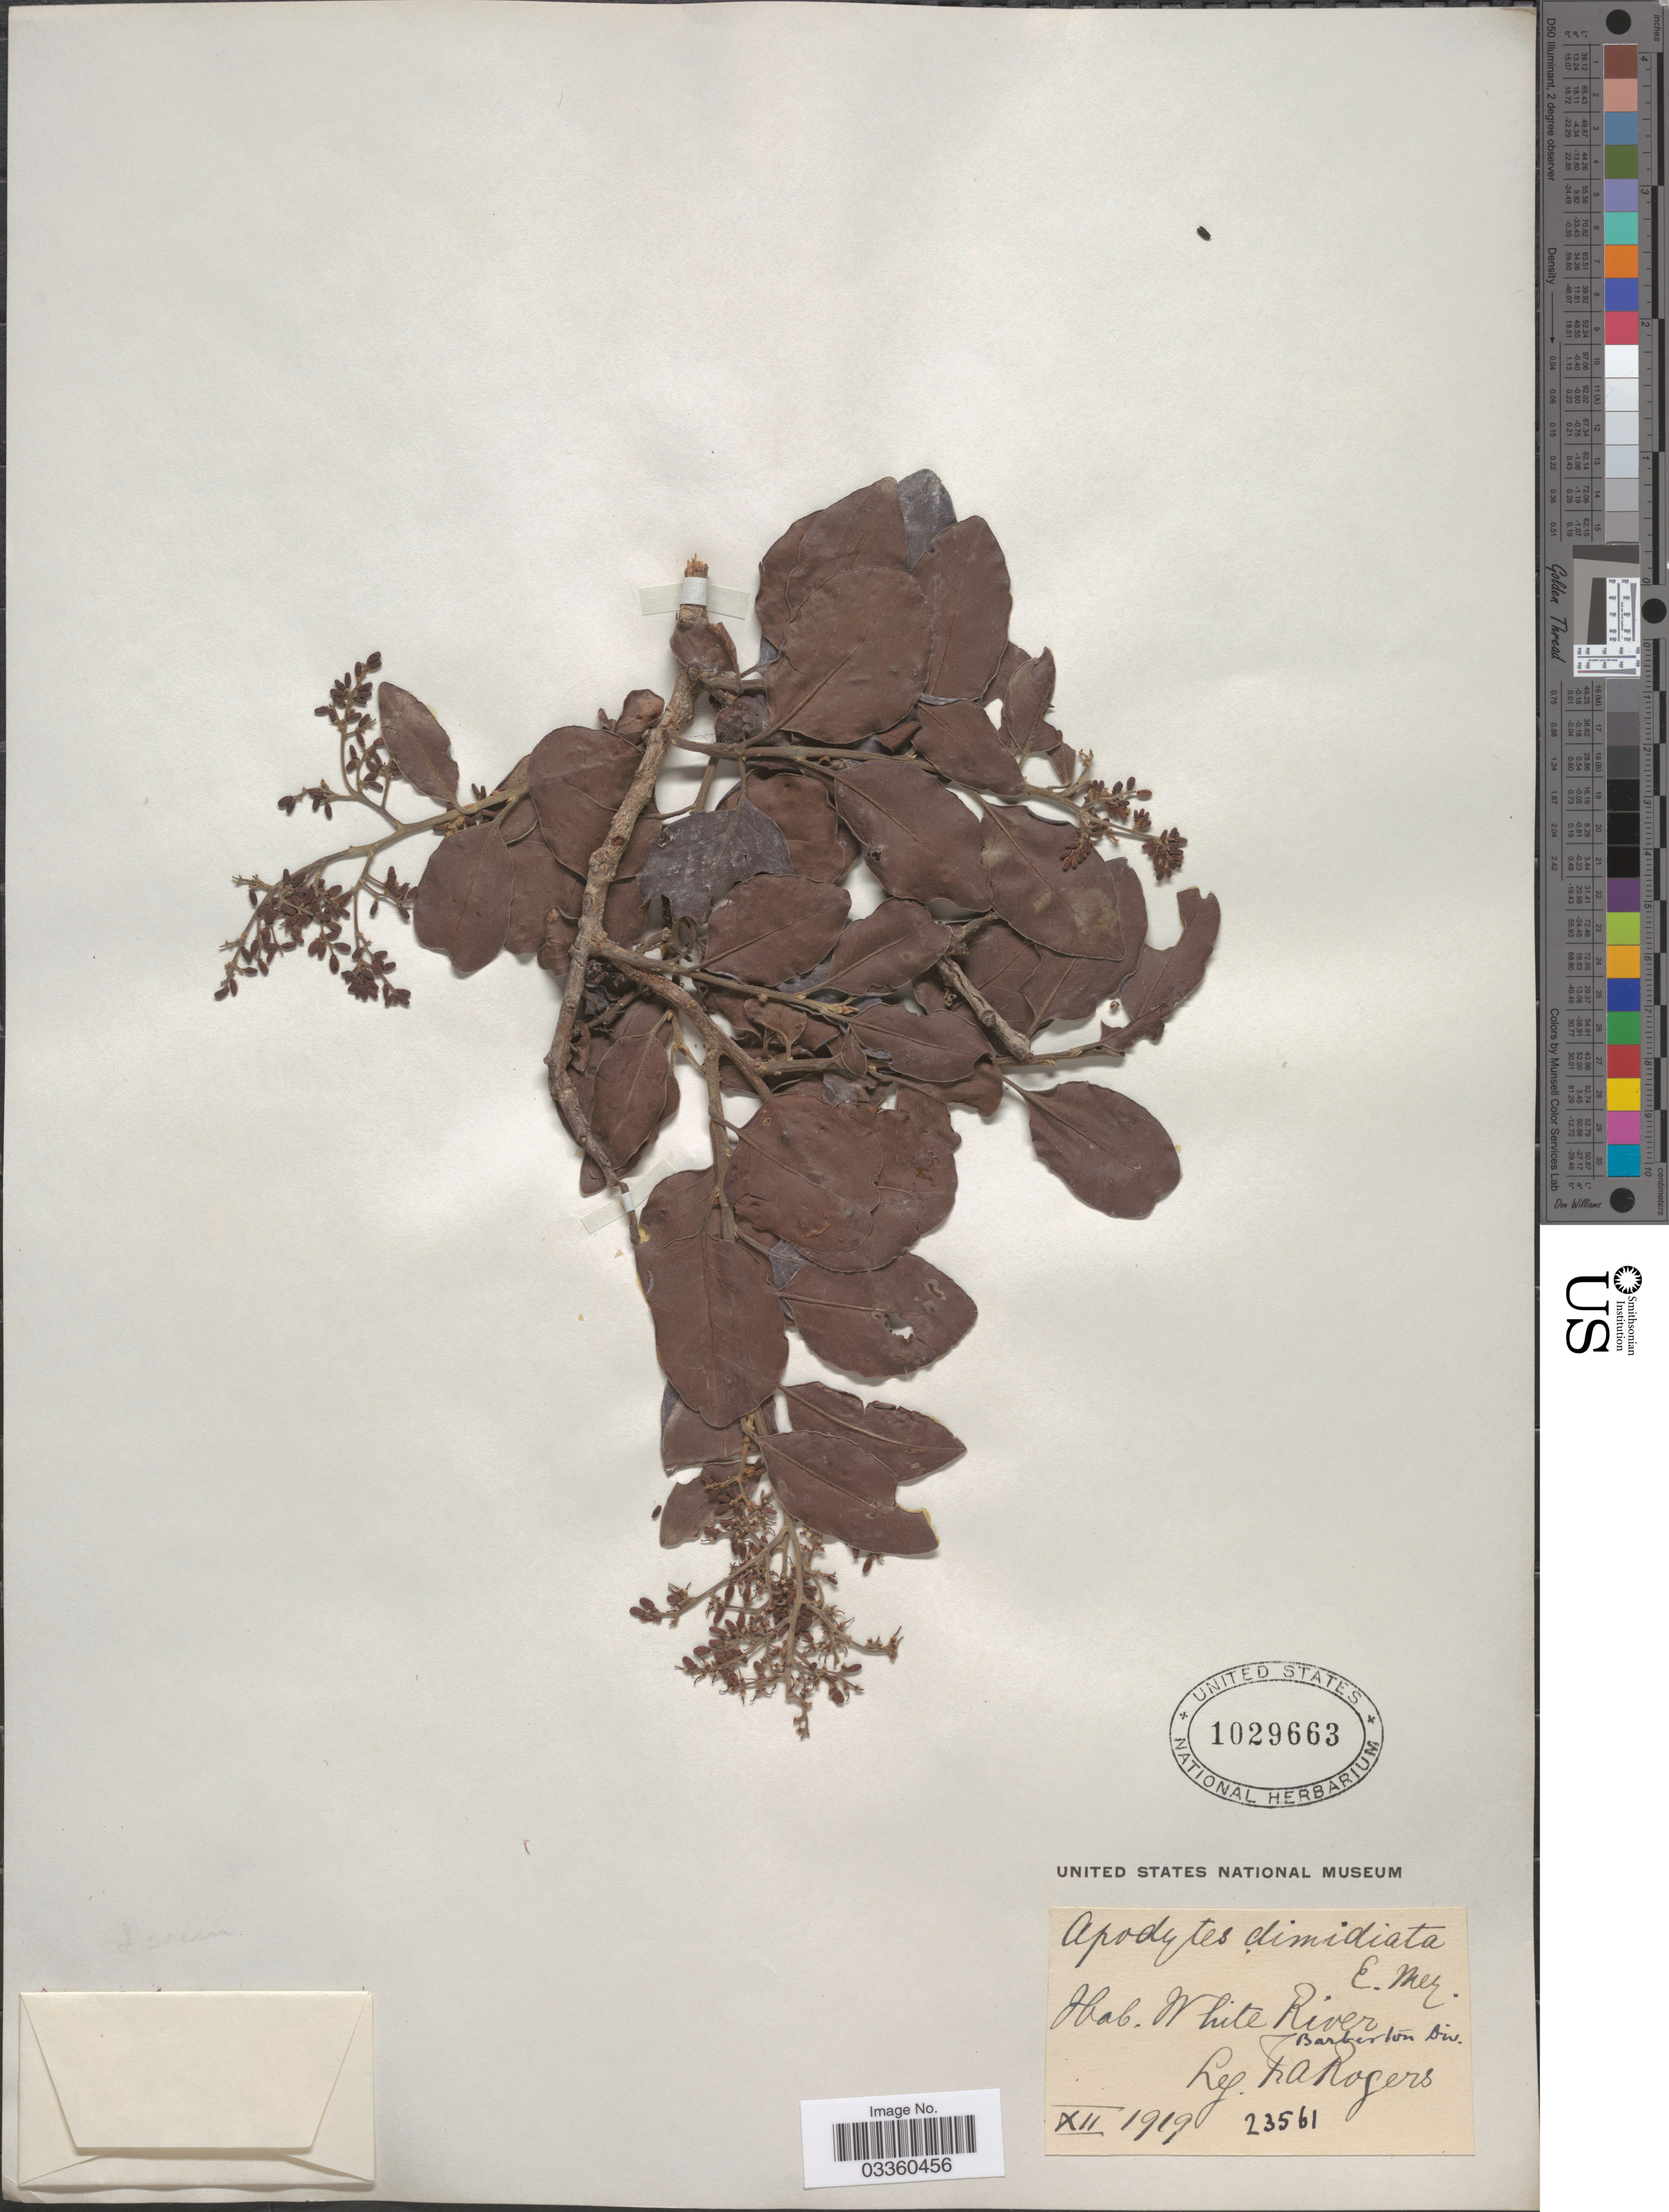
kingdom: Plantae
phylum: Tracheophyta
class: Magnoliopsida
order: Metteniusales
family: Metteniusaceae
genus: Apodytes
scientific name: Apodytes dimidiata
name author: E. Mey. ex Arn.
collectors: F. A. Rogers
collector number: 23561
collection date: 1919-12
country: South Africa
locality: White River, Barberton Div.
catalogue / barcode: US 1029663